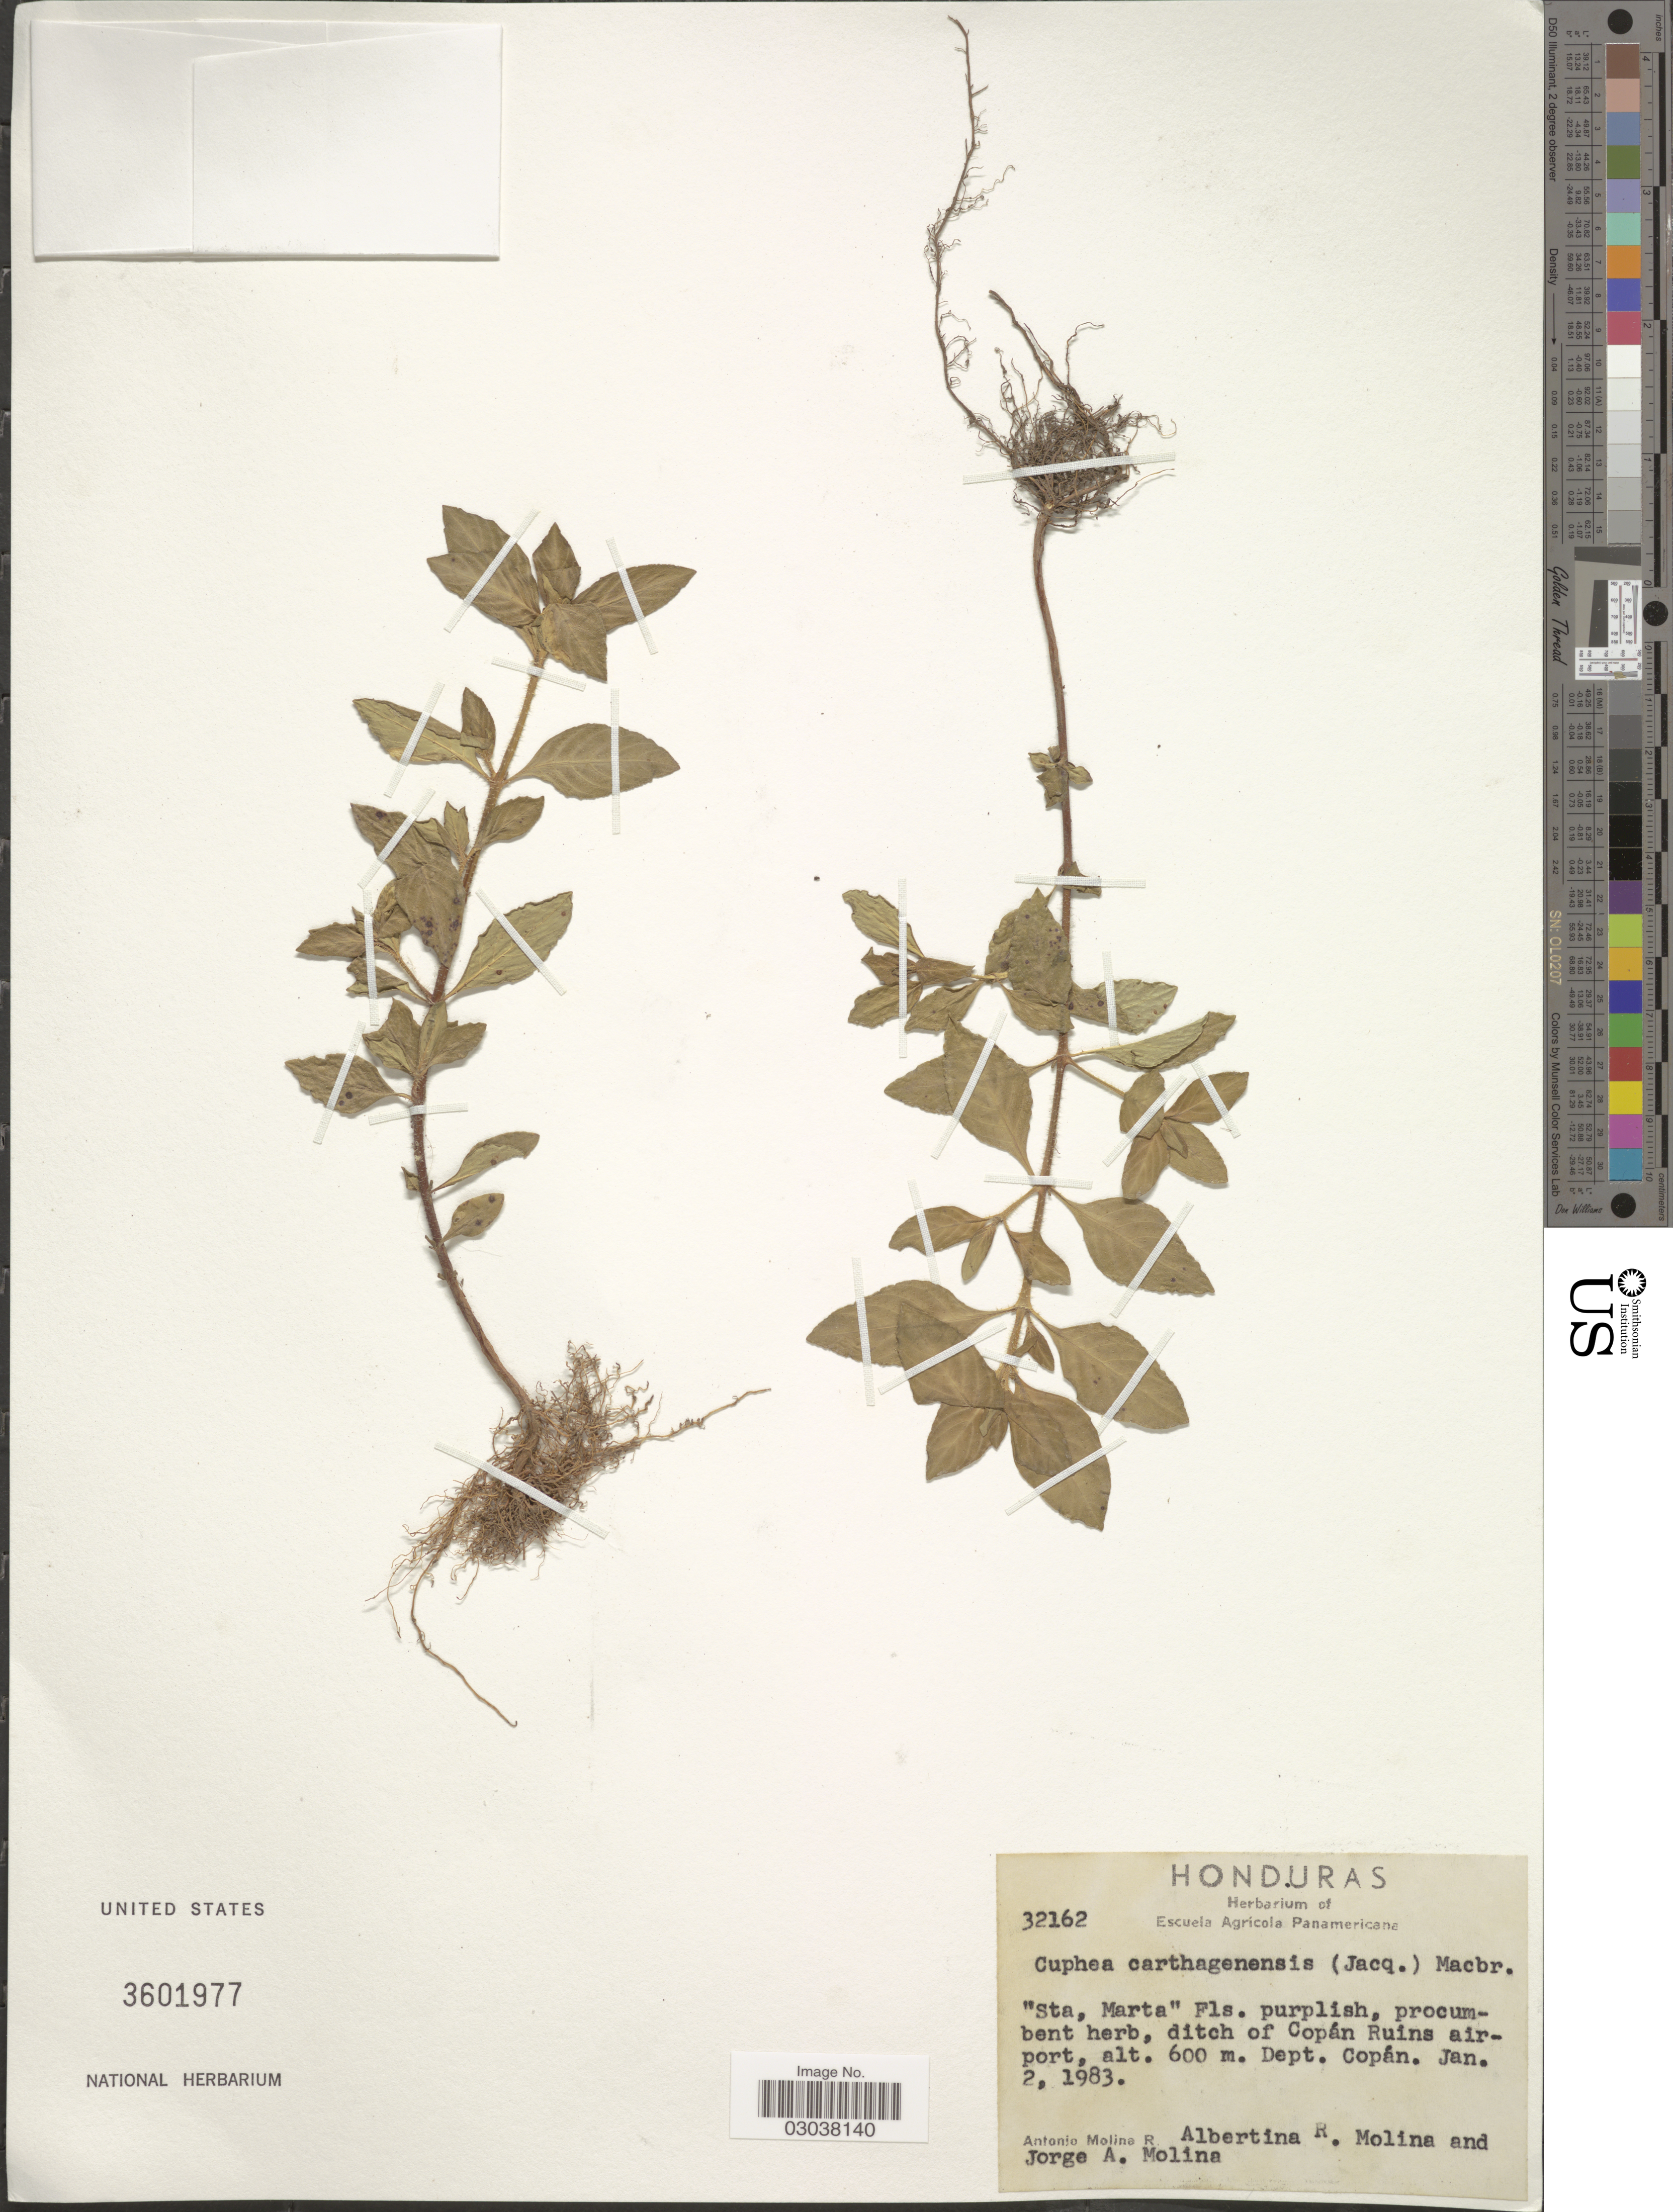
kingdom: Plantae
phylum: Tracheophyta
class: Magnoliopsida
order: Myrtales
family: Lythraceae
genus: Cuphea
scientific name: Cuphea carthagenensis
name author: (Jacq.) J.F. Macbr.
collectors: A. Molina R., A. R. Molina & J. A. Molina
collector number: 32162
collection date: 1983-01-02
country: Honduras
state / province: Copán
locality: Ditch of Copán Ruins airport. Dept. Copán.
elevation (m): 600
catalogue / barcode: US 3601977